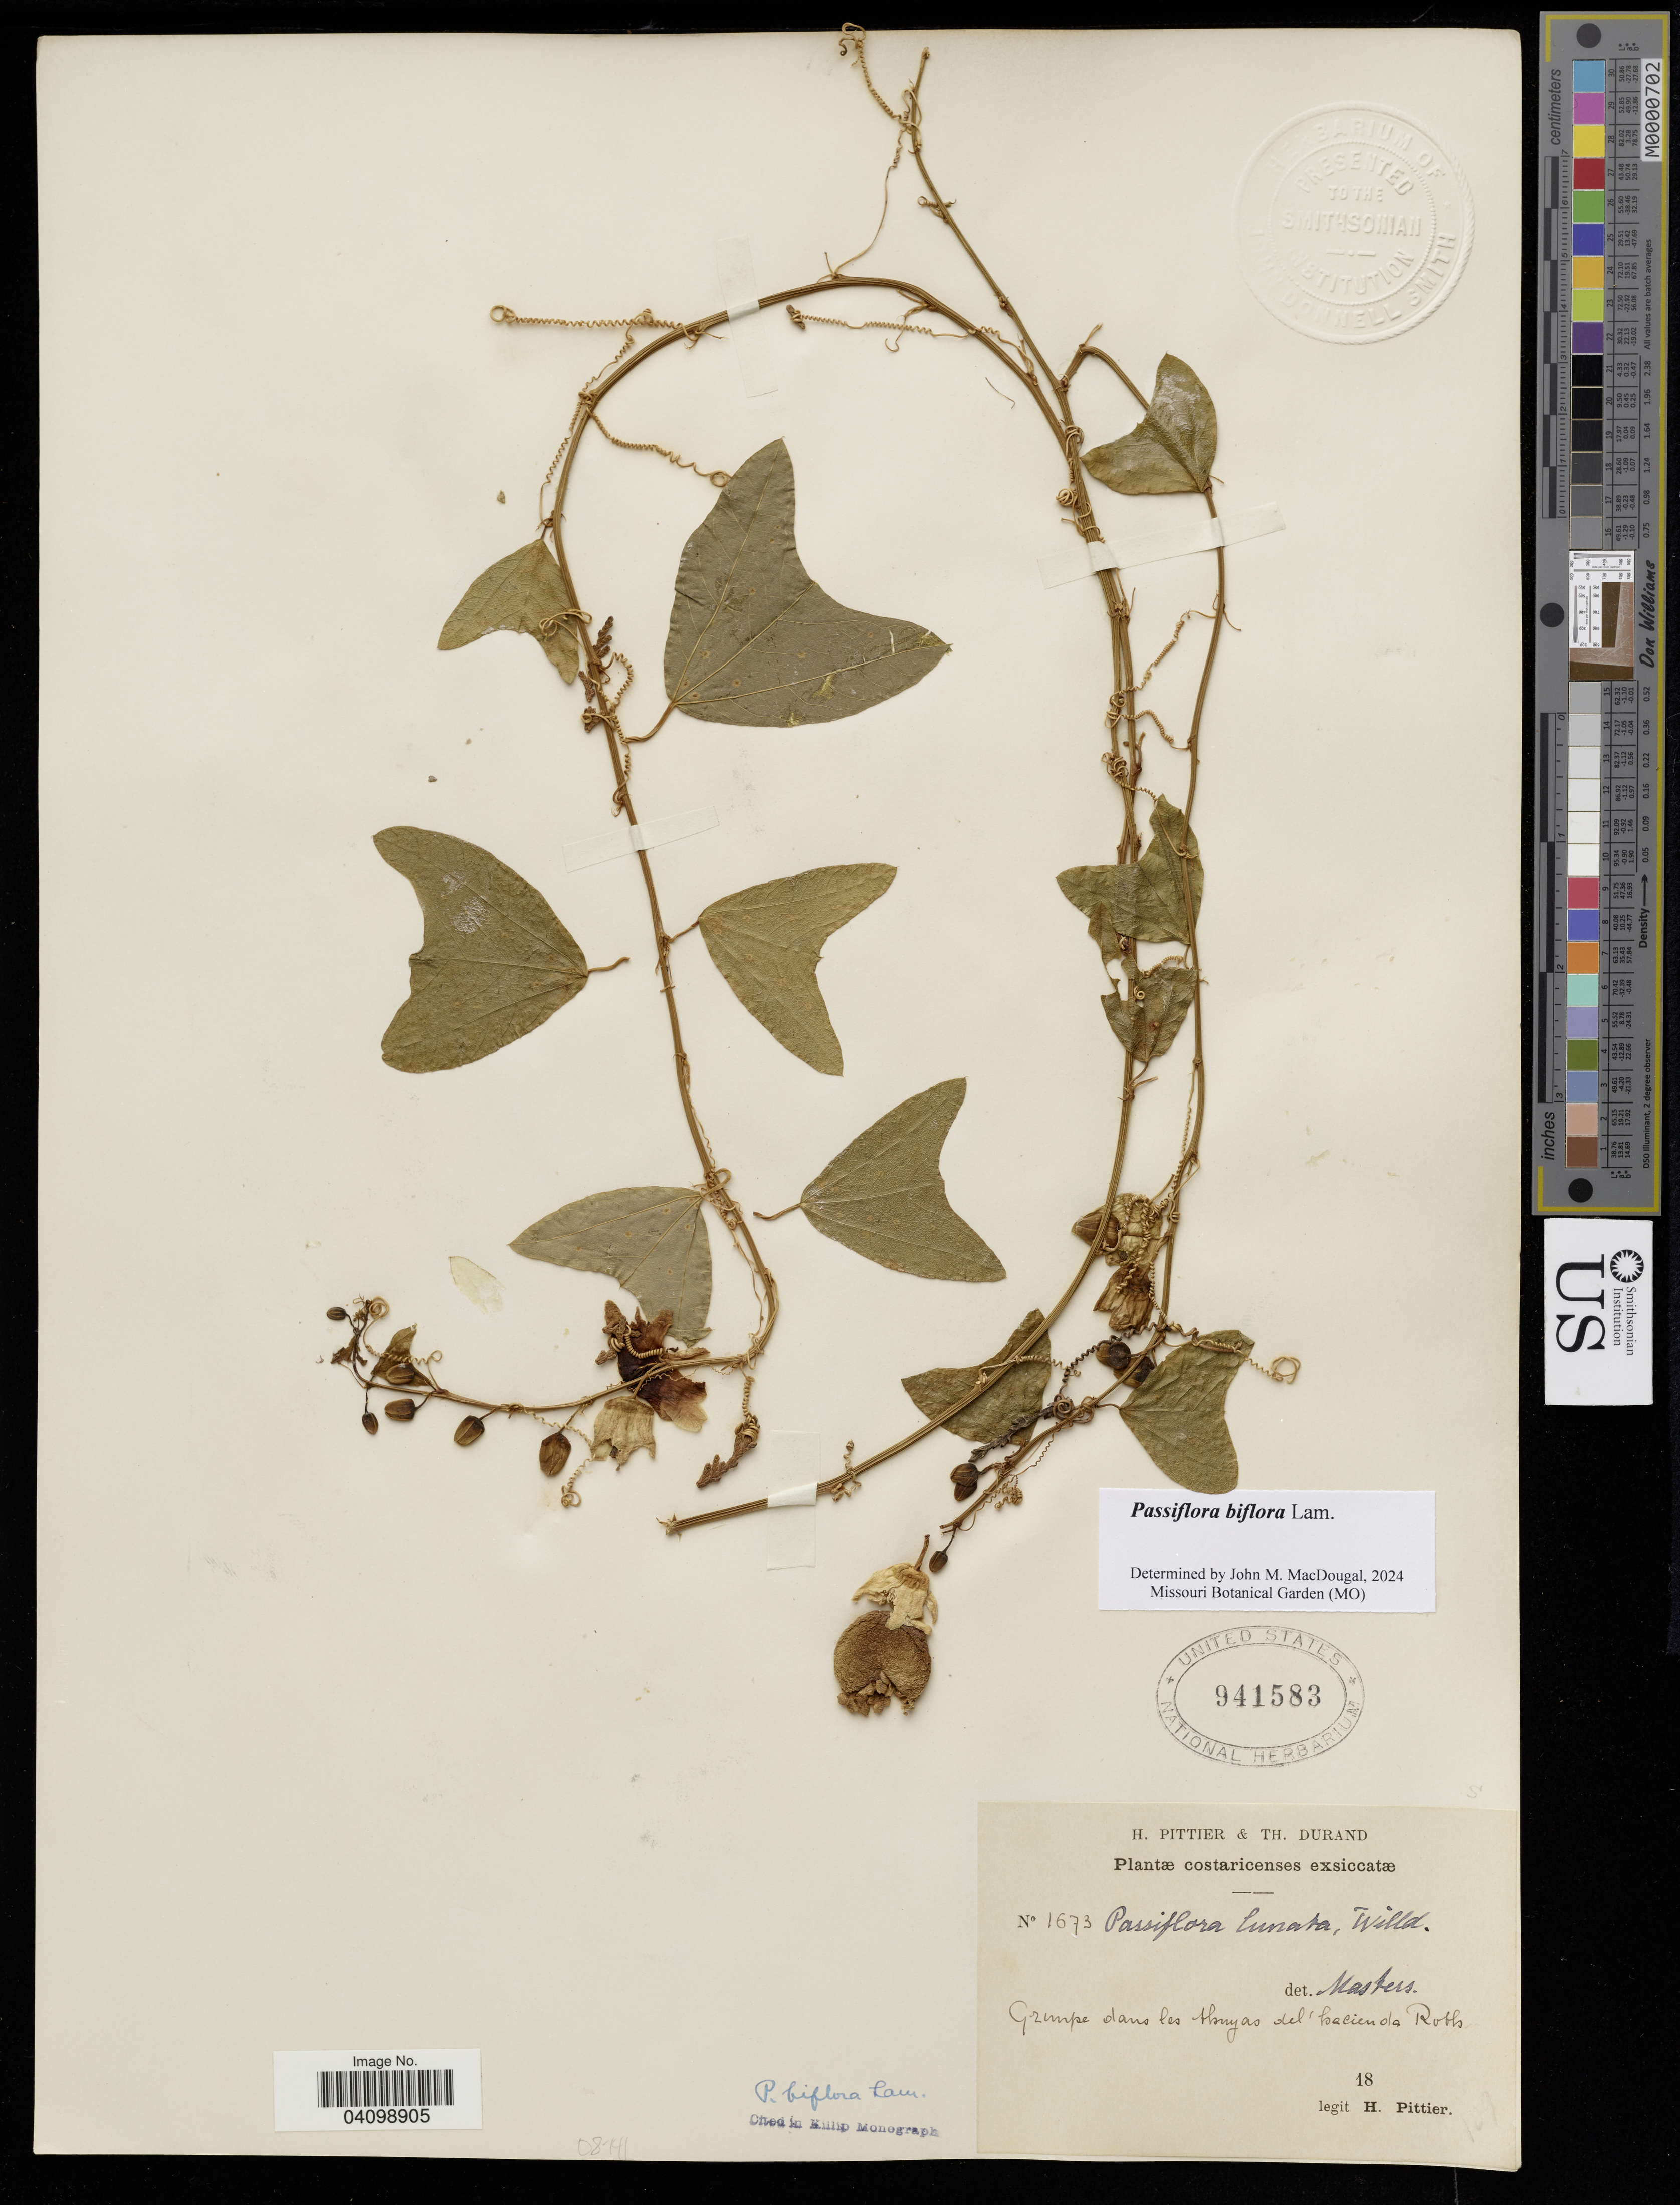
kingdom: Plantae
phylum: Tracheophyta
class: Magnoliopsida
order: Malpighiales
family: Passifloraceae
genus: Passiflora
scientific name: Passiflora biflora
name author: Lam.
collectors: H. Pittier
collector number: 1673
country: Costa Rica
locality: Grunpe dans les Abuyas del 'hacienda Roth.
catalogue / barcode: US 941583